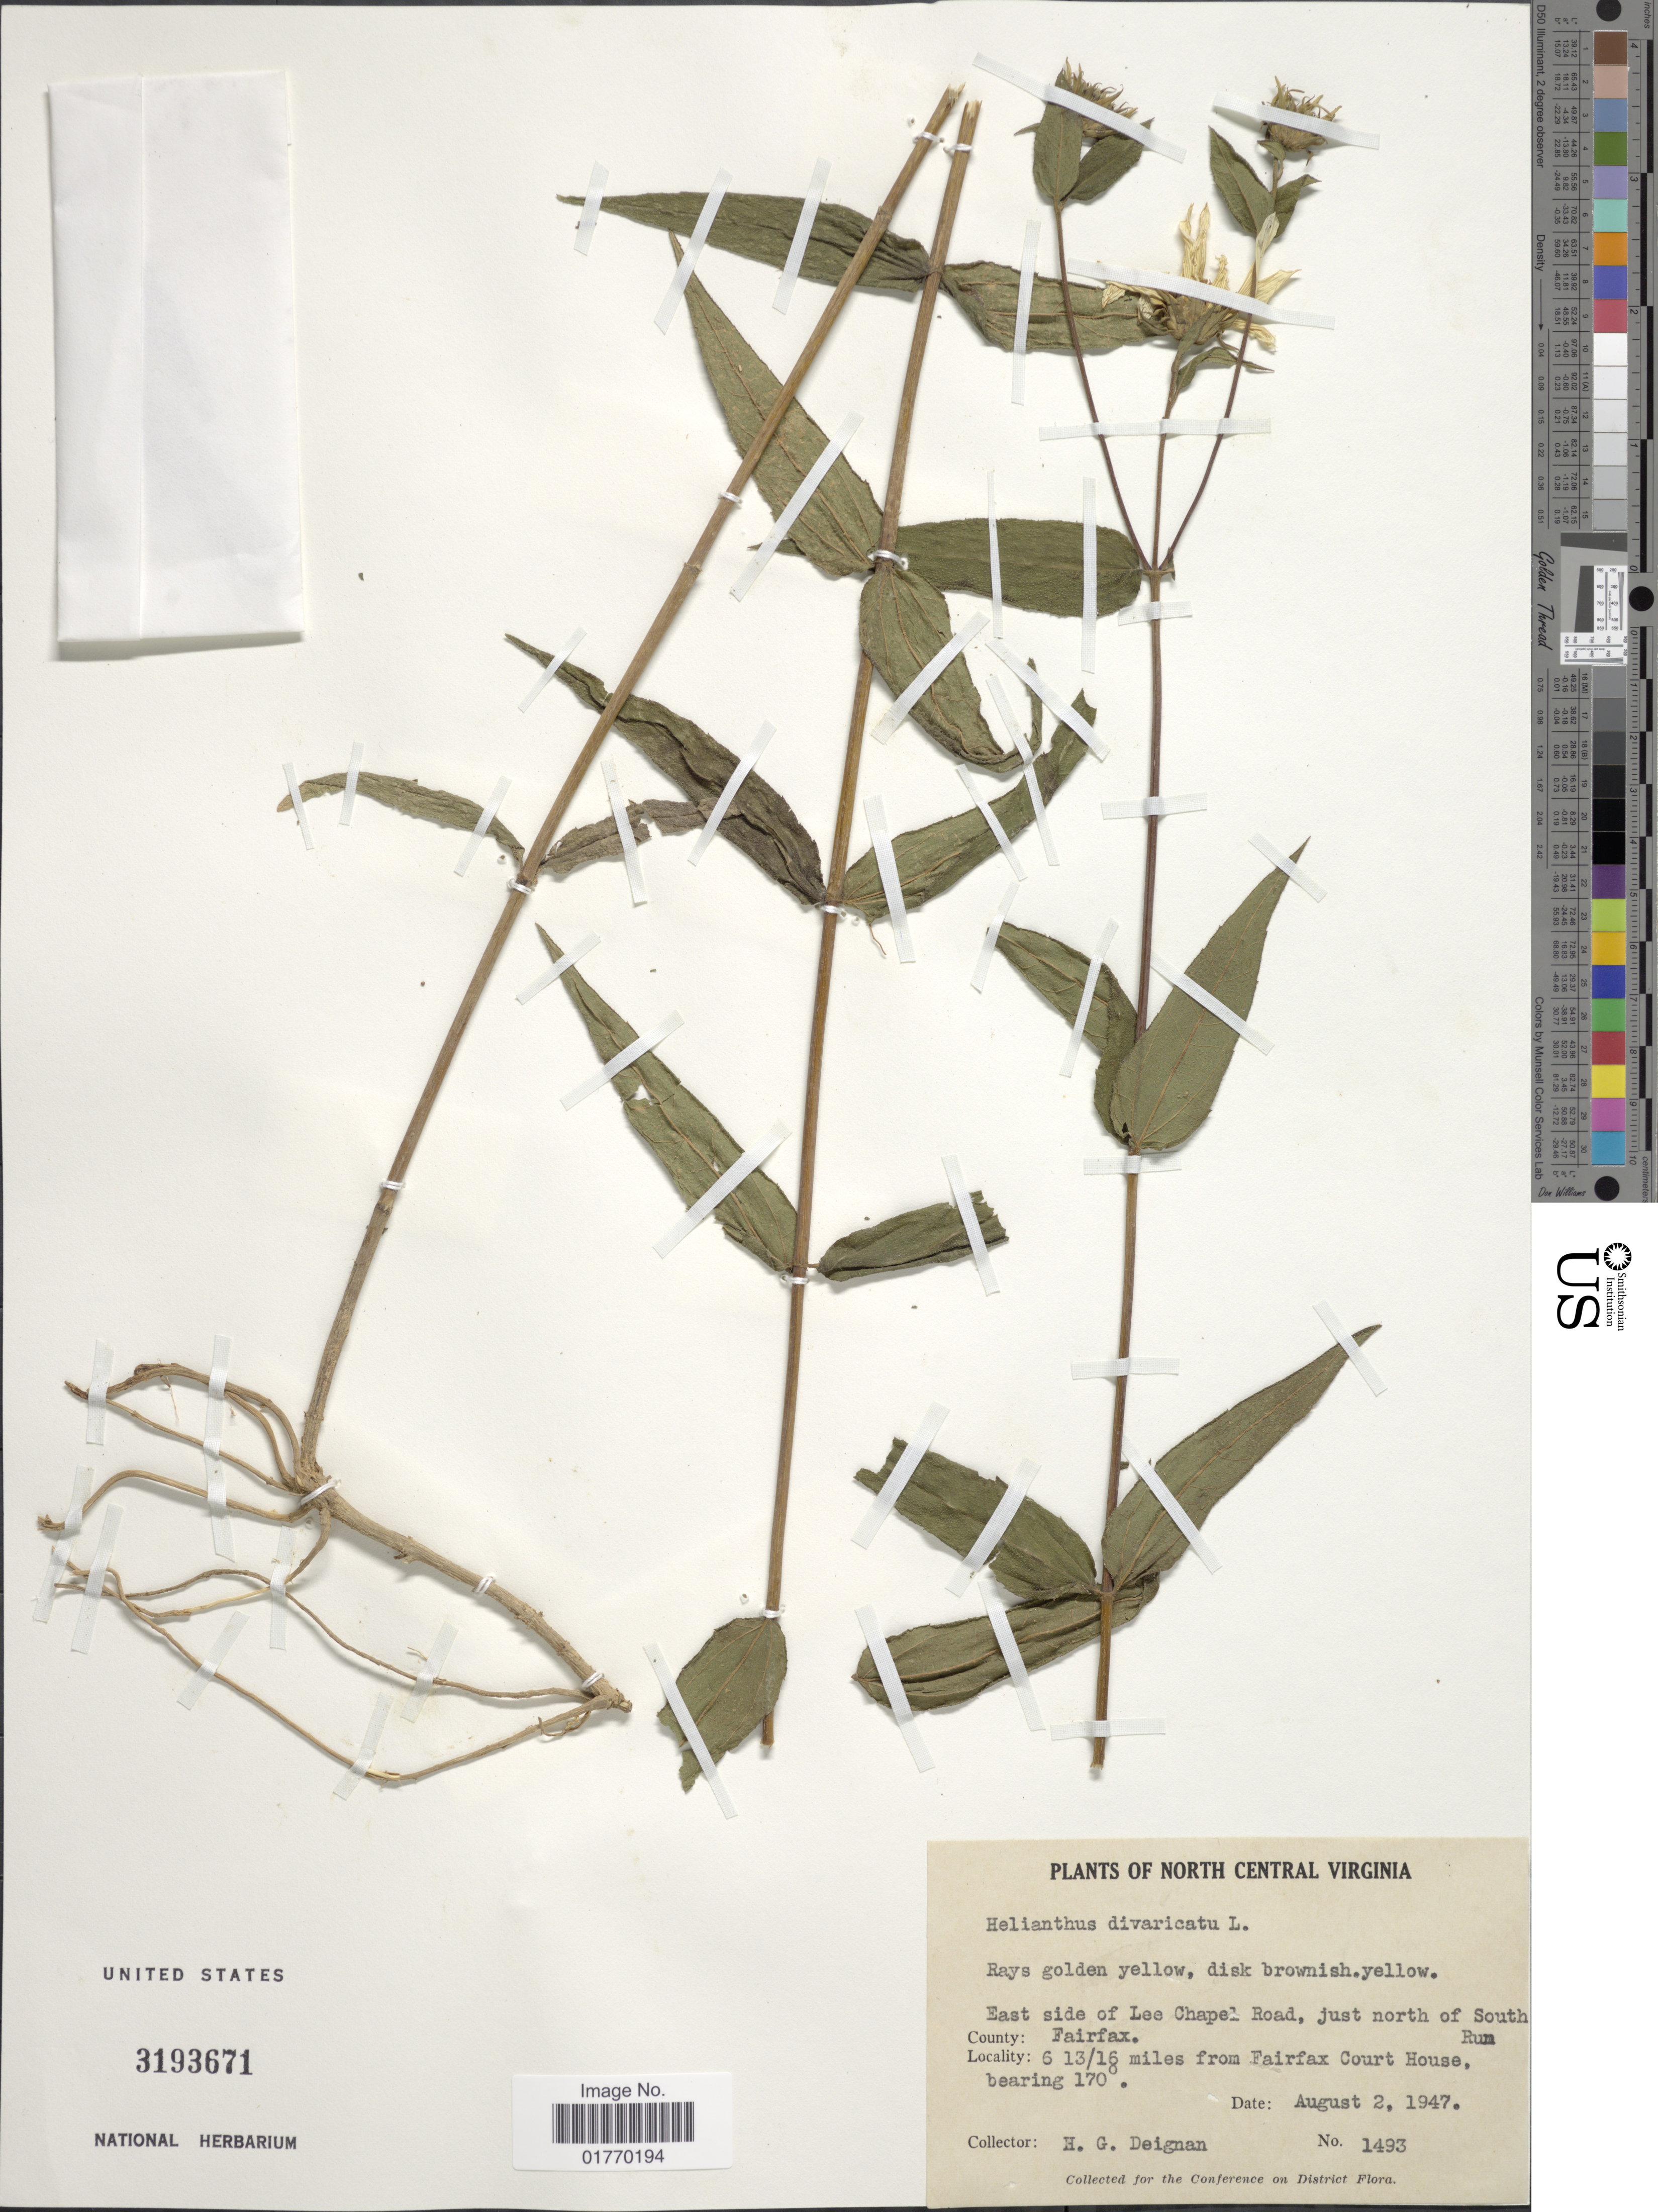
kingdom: Plantae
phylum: Tracheophyta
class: Magnoliopsida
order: Asterales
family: Asteraceae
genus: Helianthus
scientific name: Helianthus divaricatus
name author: L.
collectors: H. Deignan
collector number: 1493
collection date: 1947-08-02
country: United States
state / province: Virginia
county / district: Fairfax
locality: North Central Virginia, East side of Lee Chapel Road, just north of South Run, County Fairfax, 6 13/16 miles from Fairfax Court House, bearing 170 º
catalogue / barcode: US 3193671